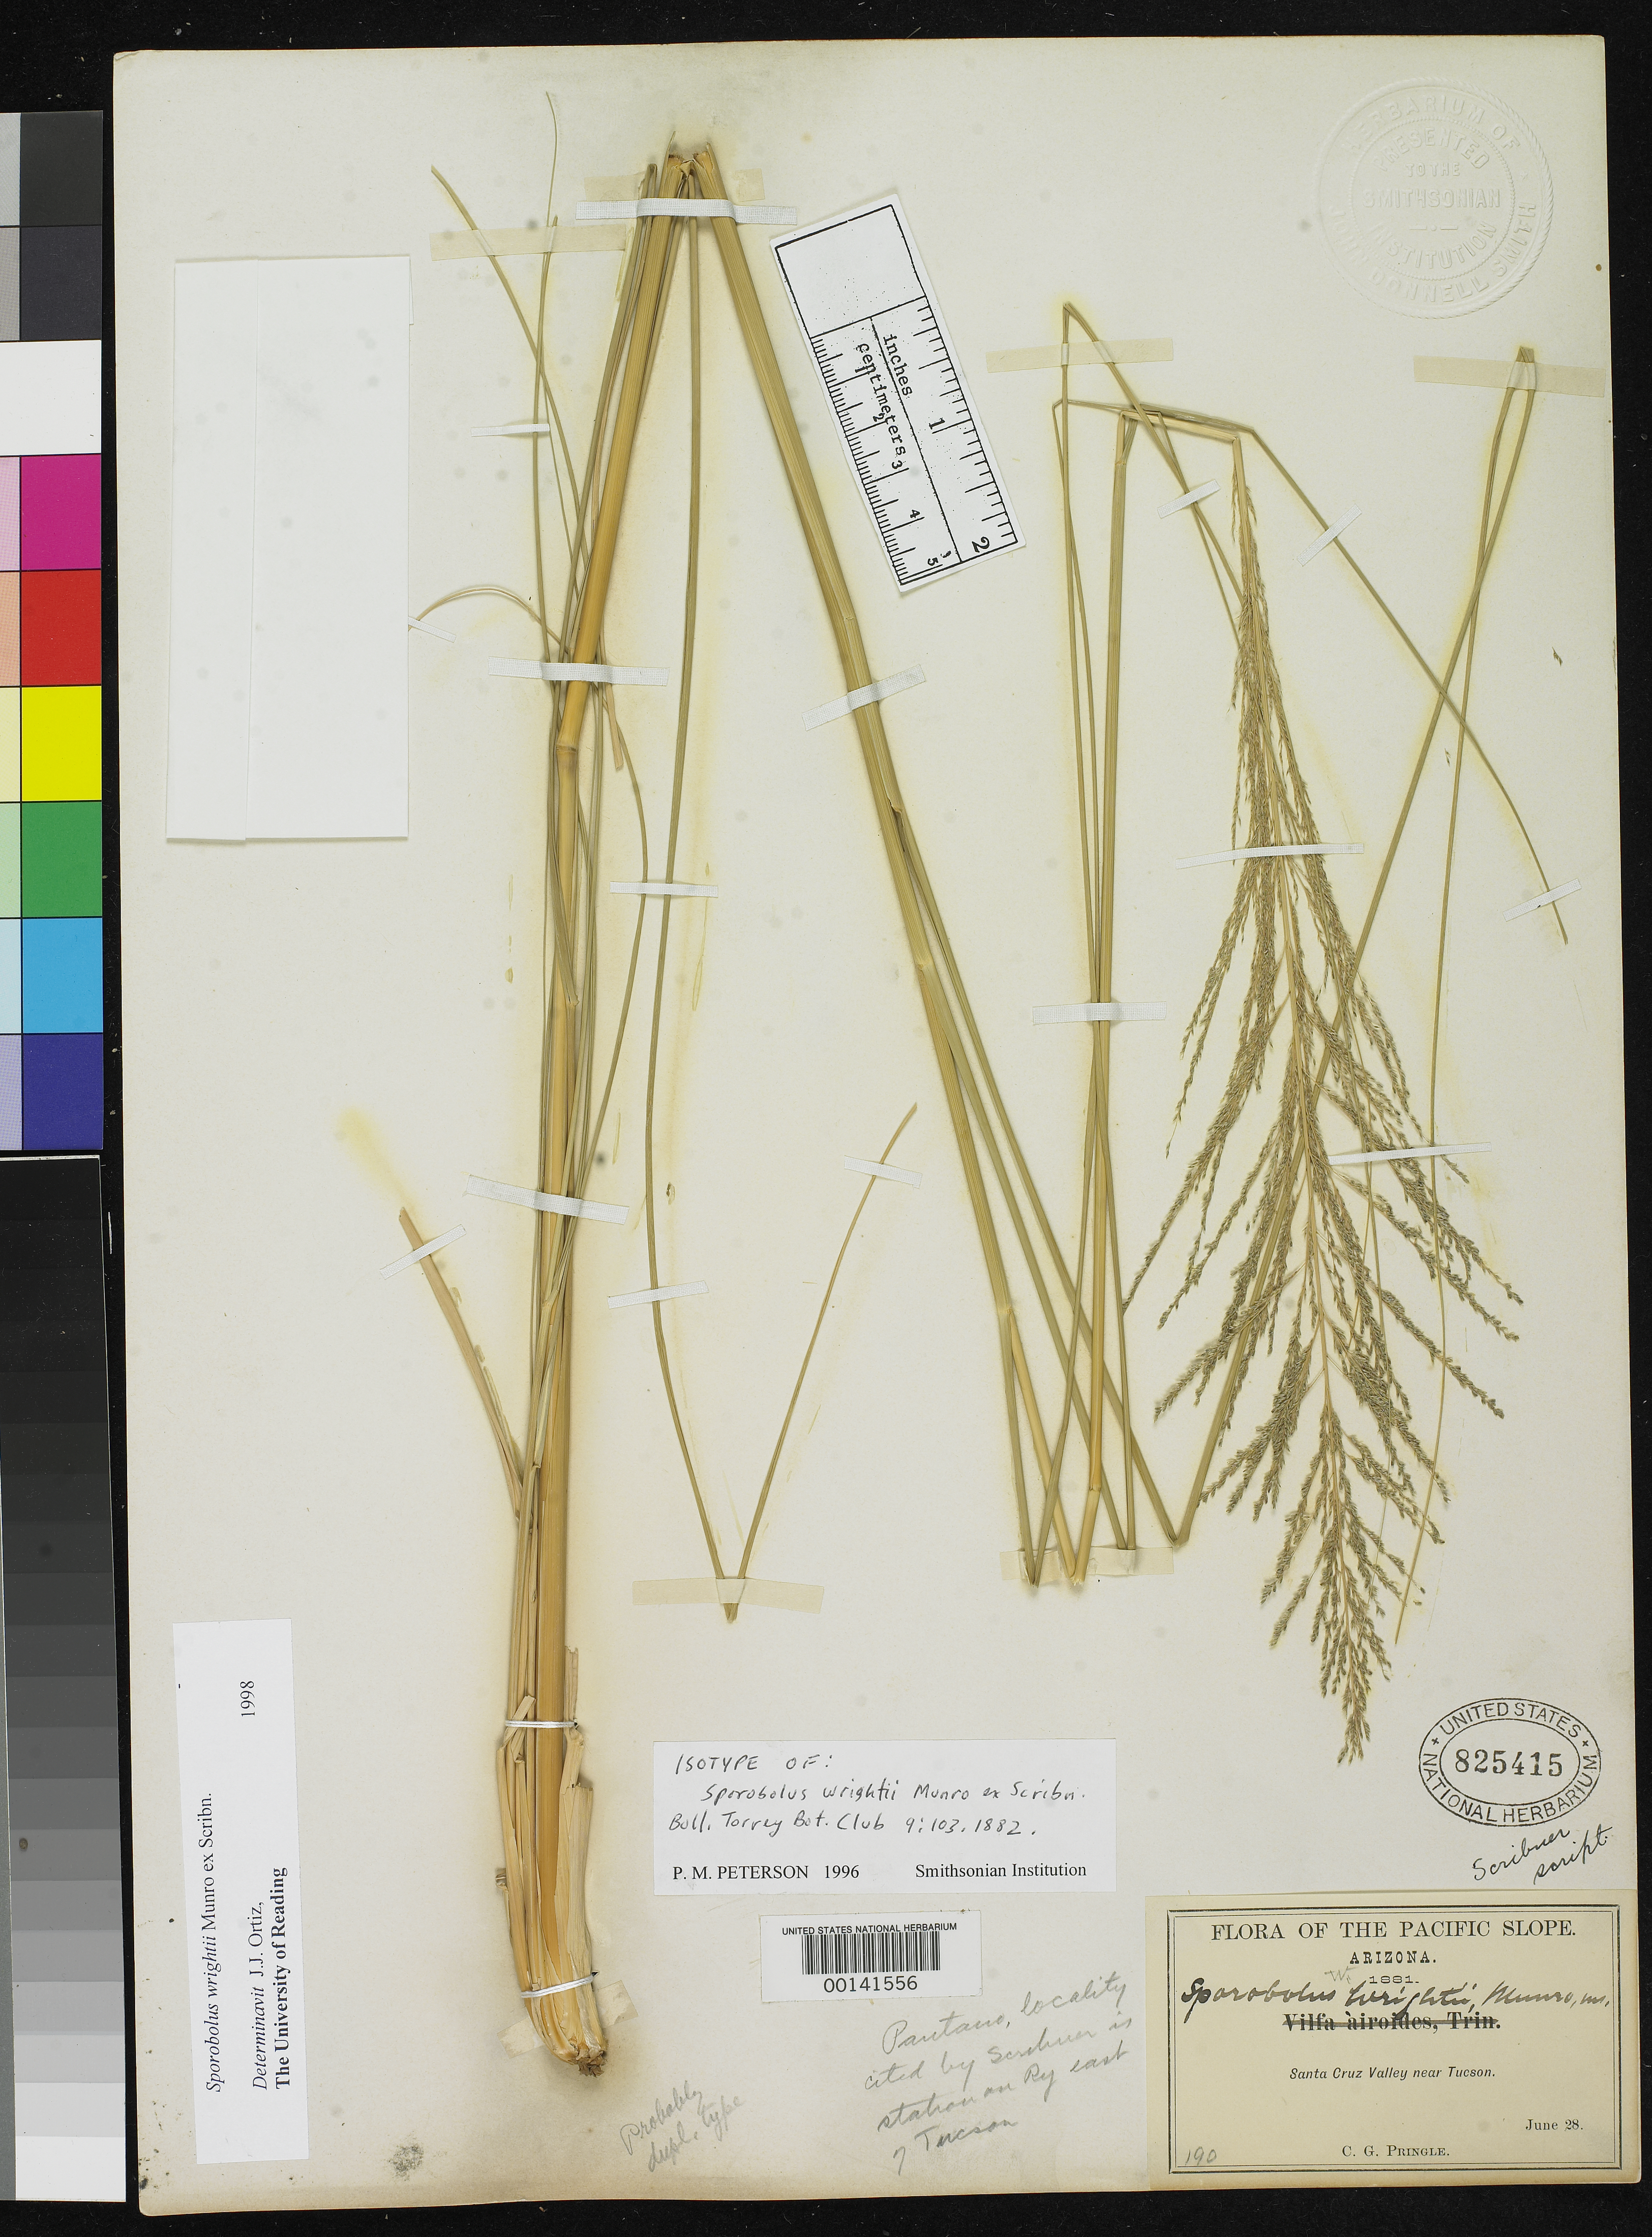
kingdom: Plantae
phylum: Tracheophyta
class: Liliopsida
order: Poales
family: Poaceae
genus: Sporobolus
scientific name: Sporobolus wrightii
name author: Munro ex Scribn.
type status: Isotype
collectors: C. G. Pringle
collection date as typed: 28 Jun 1881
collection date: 1881-06-28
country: United States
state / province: Arizona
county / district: Pima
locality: Santa Cruz Valley near Tucson.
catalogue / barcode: US 825415